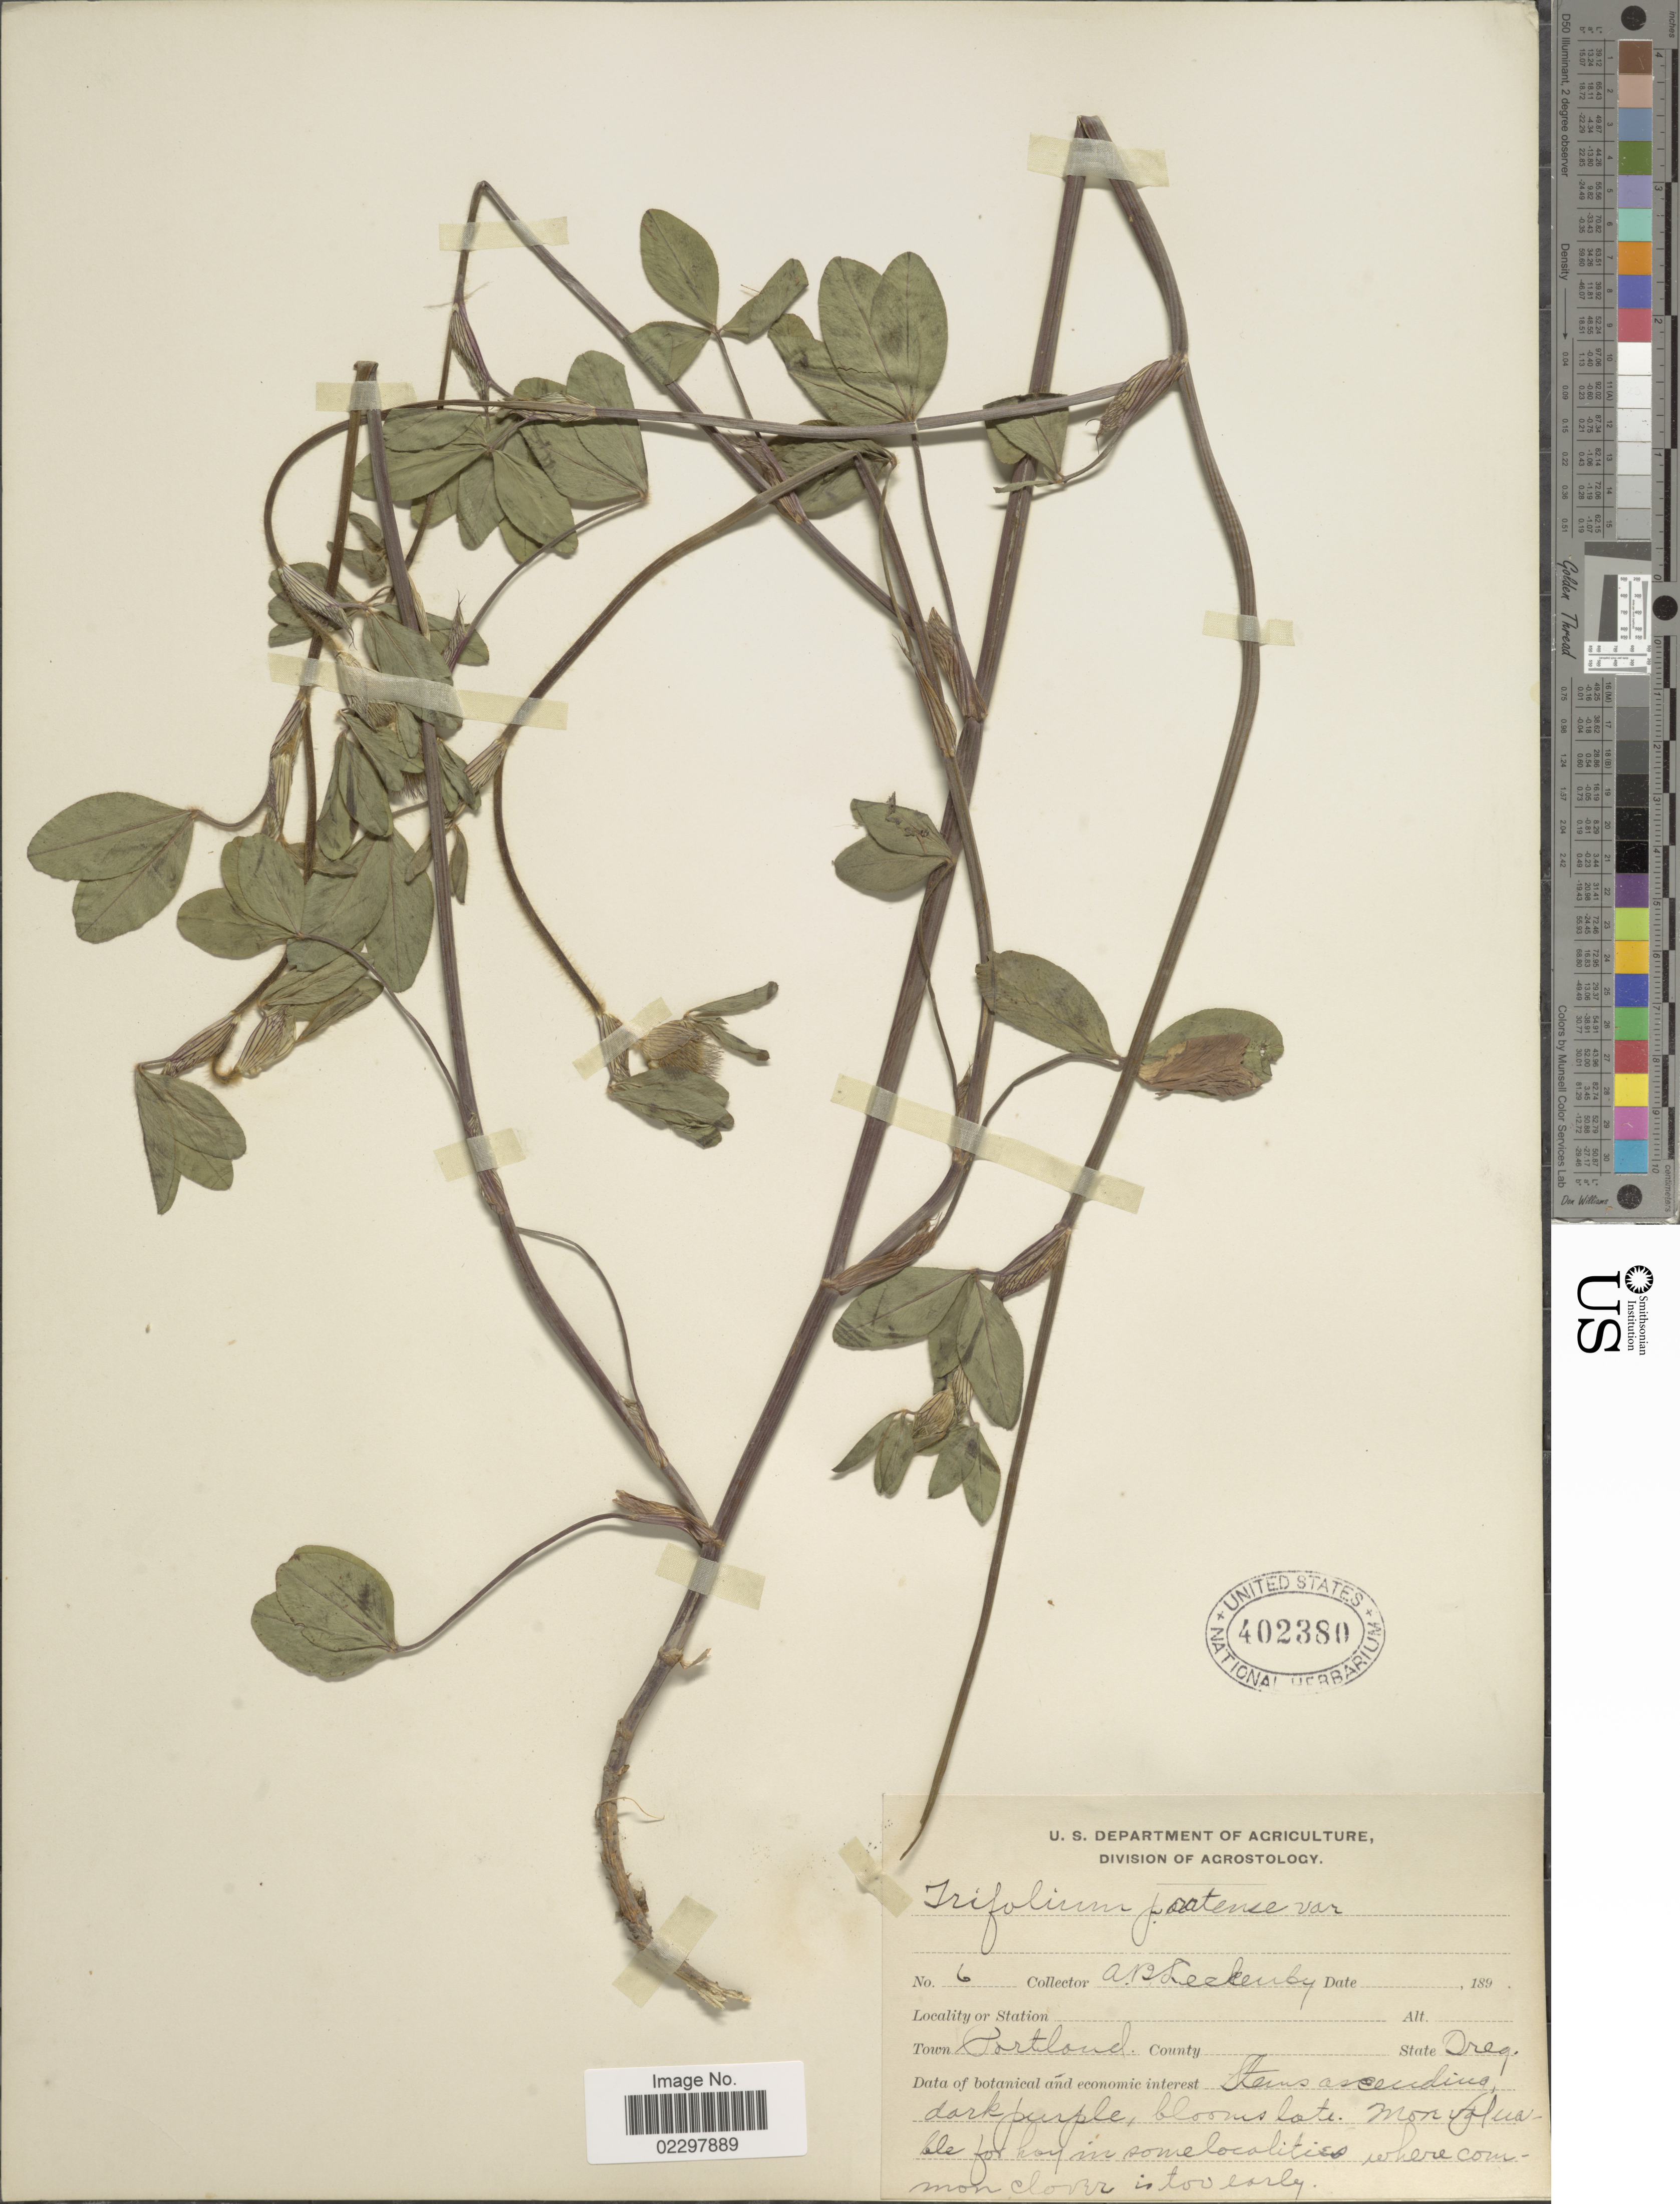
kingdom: Plantae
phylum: Tracheophyta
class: Magnoliopsida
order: Fabales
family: Fabaceae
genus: Trifolium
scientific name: Trifolium pratense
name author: L.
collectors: A. Leckenby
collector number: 6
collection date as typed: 189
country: United States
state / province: Oregon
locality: Town Portland.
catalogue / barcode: US 402380